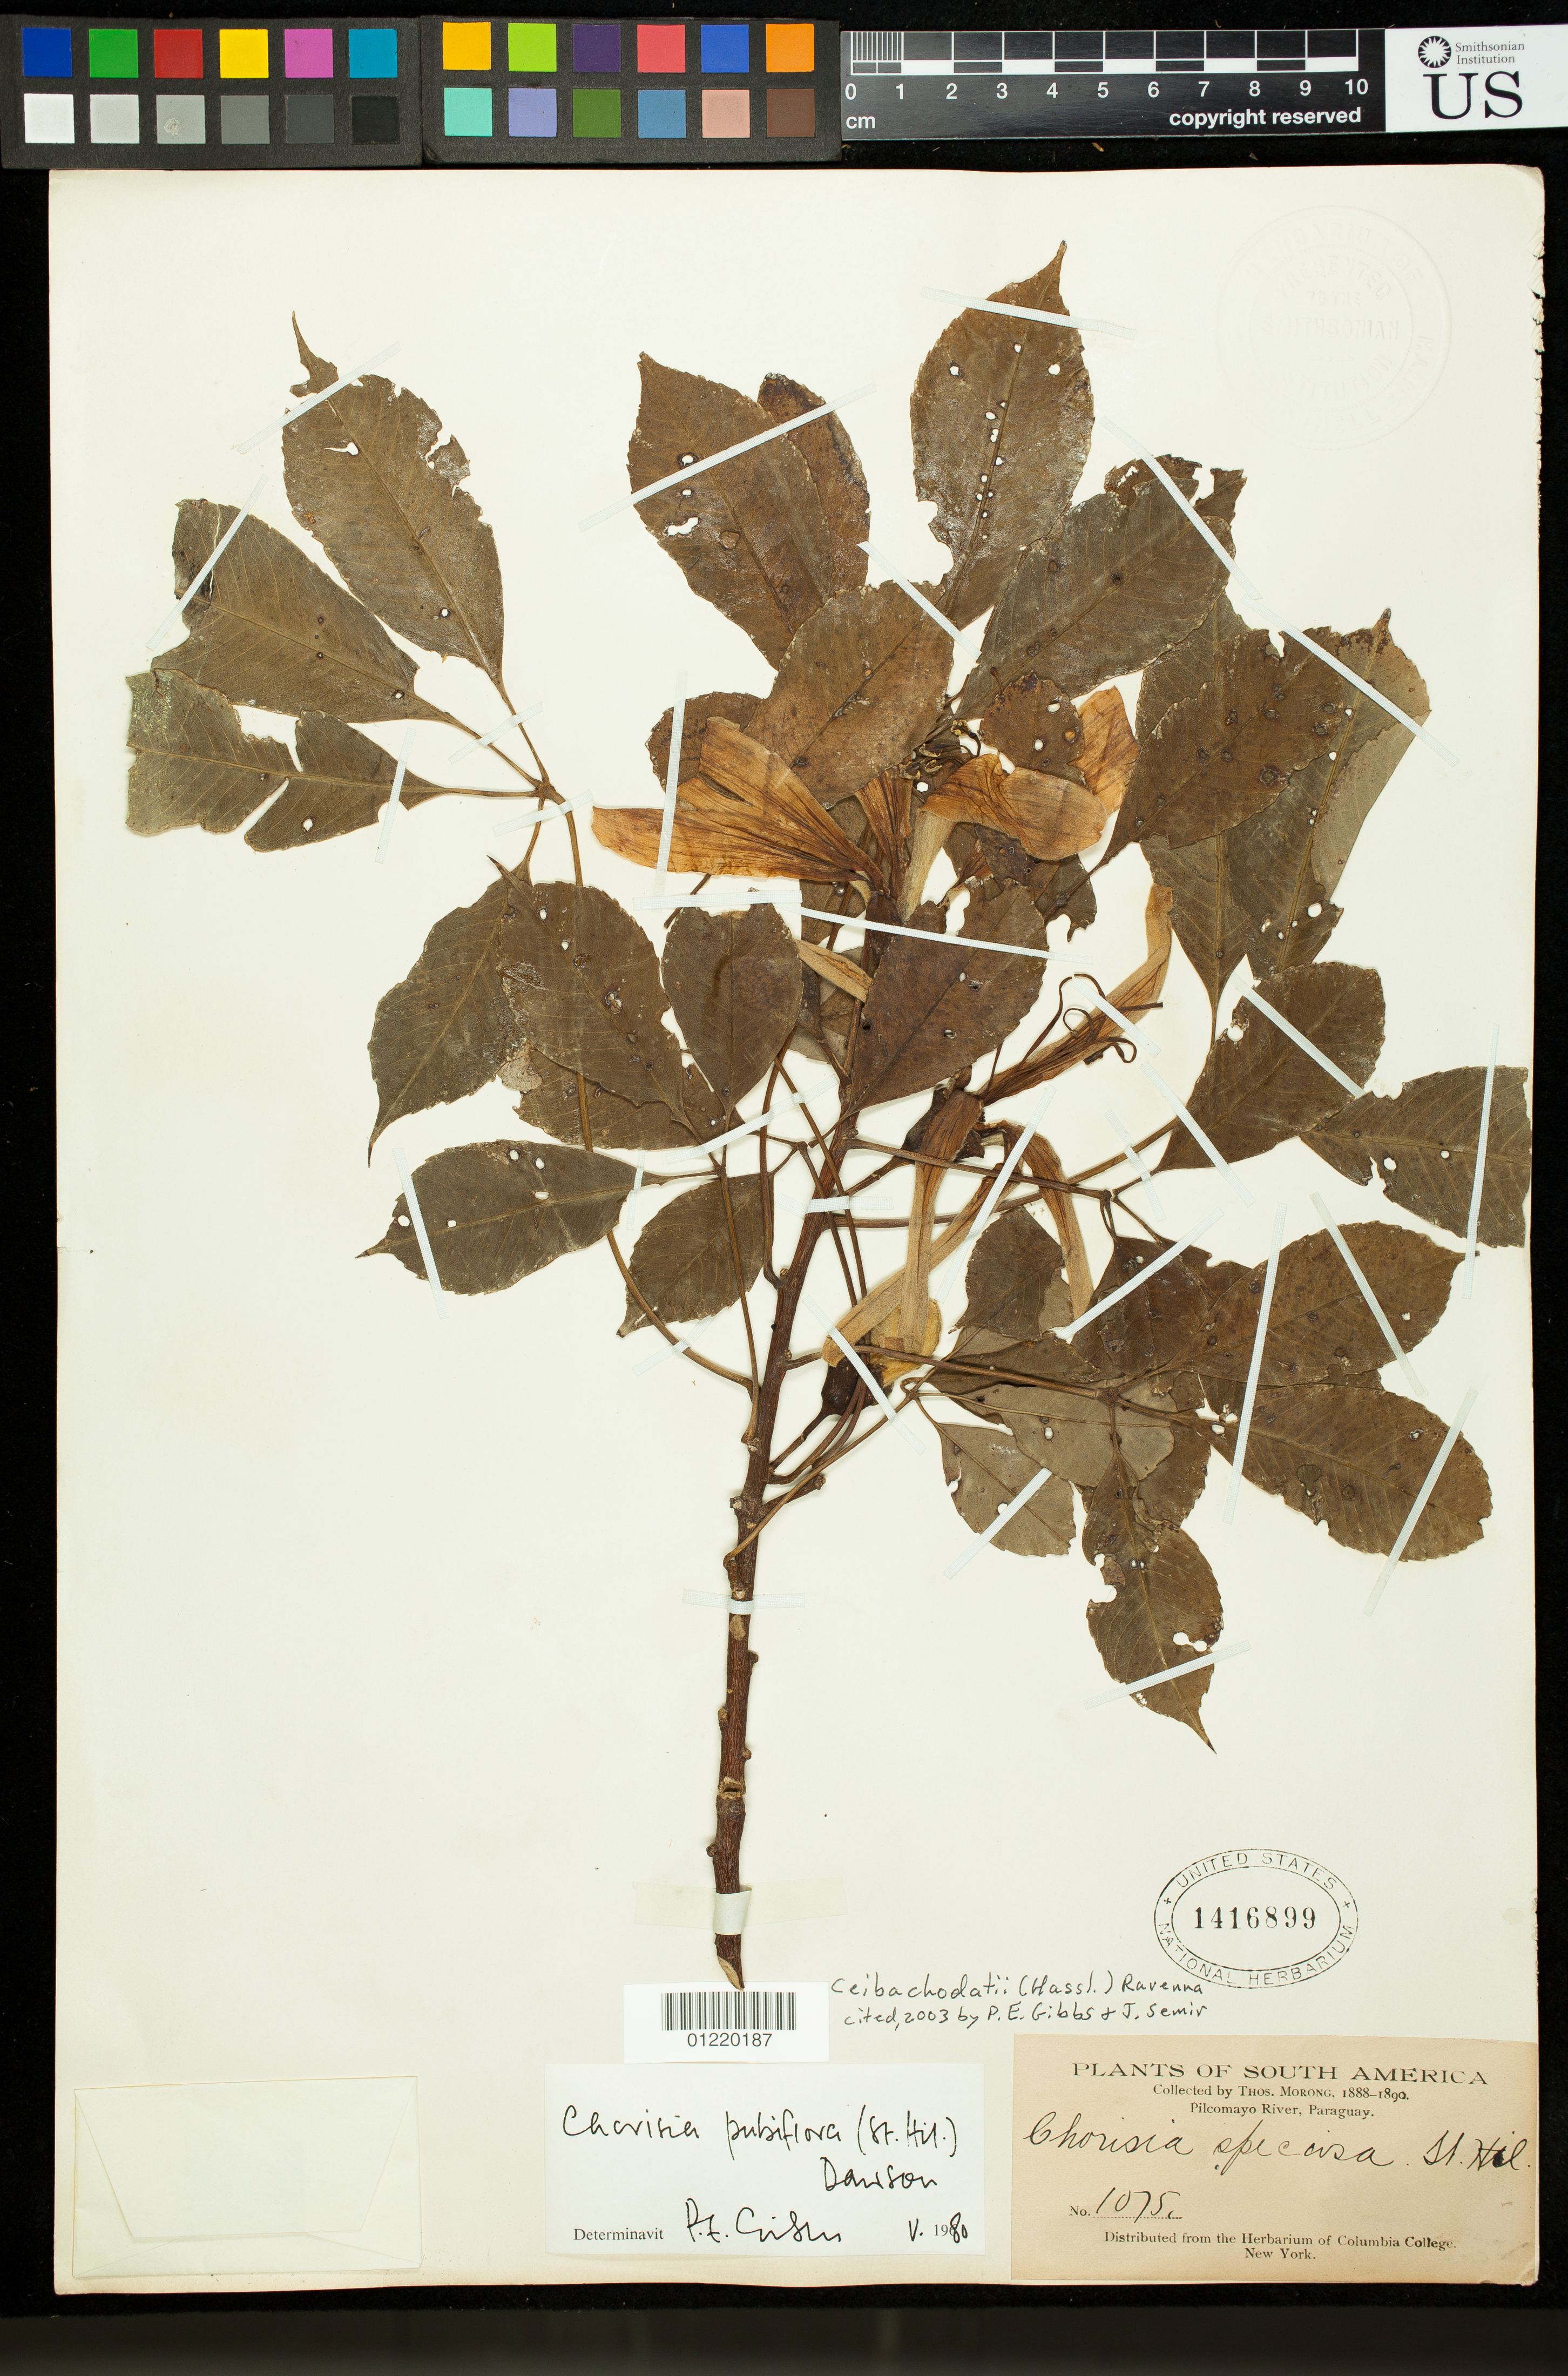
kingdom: Plantae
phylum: Tracheophyta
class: Magnoliopsida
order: Malvales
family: Malvaceae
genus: Ceiba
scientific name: Ceiba chodatii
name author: (Hassl.) Ravenna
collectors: T. Morong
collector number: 1075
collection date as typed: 1888-1890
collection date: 1888/1890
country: Paraguay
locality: Pilcomayo River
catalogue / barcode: US 1416899